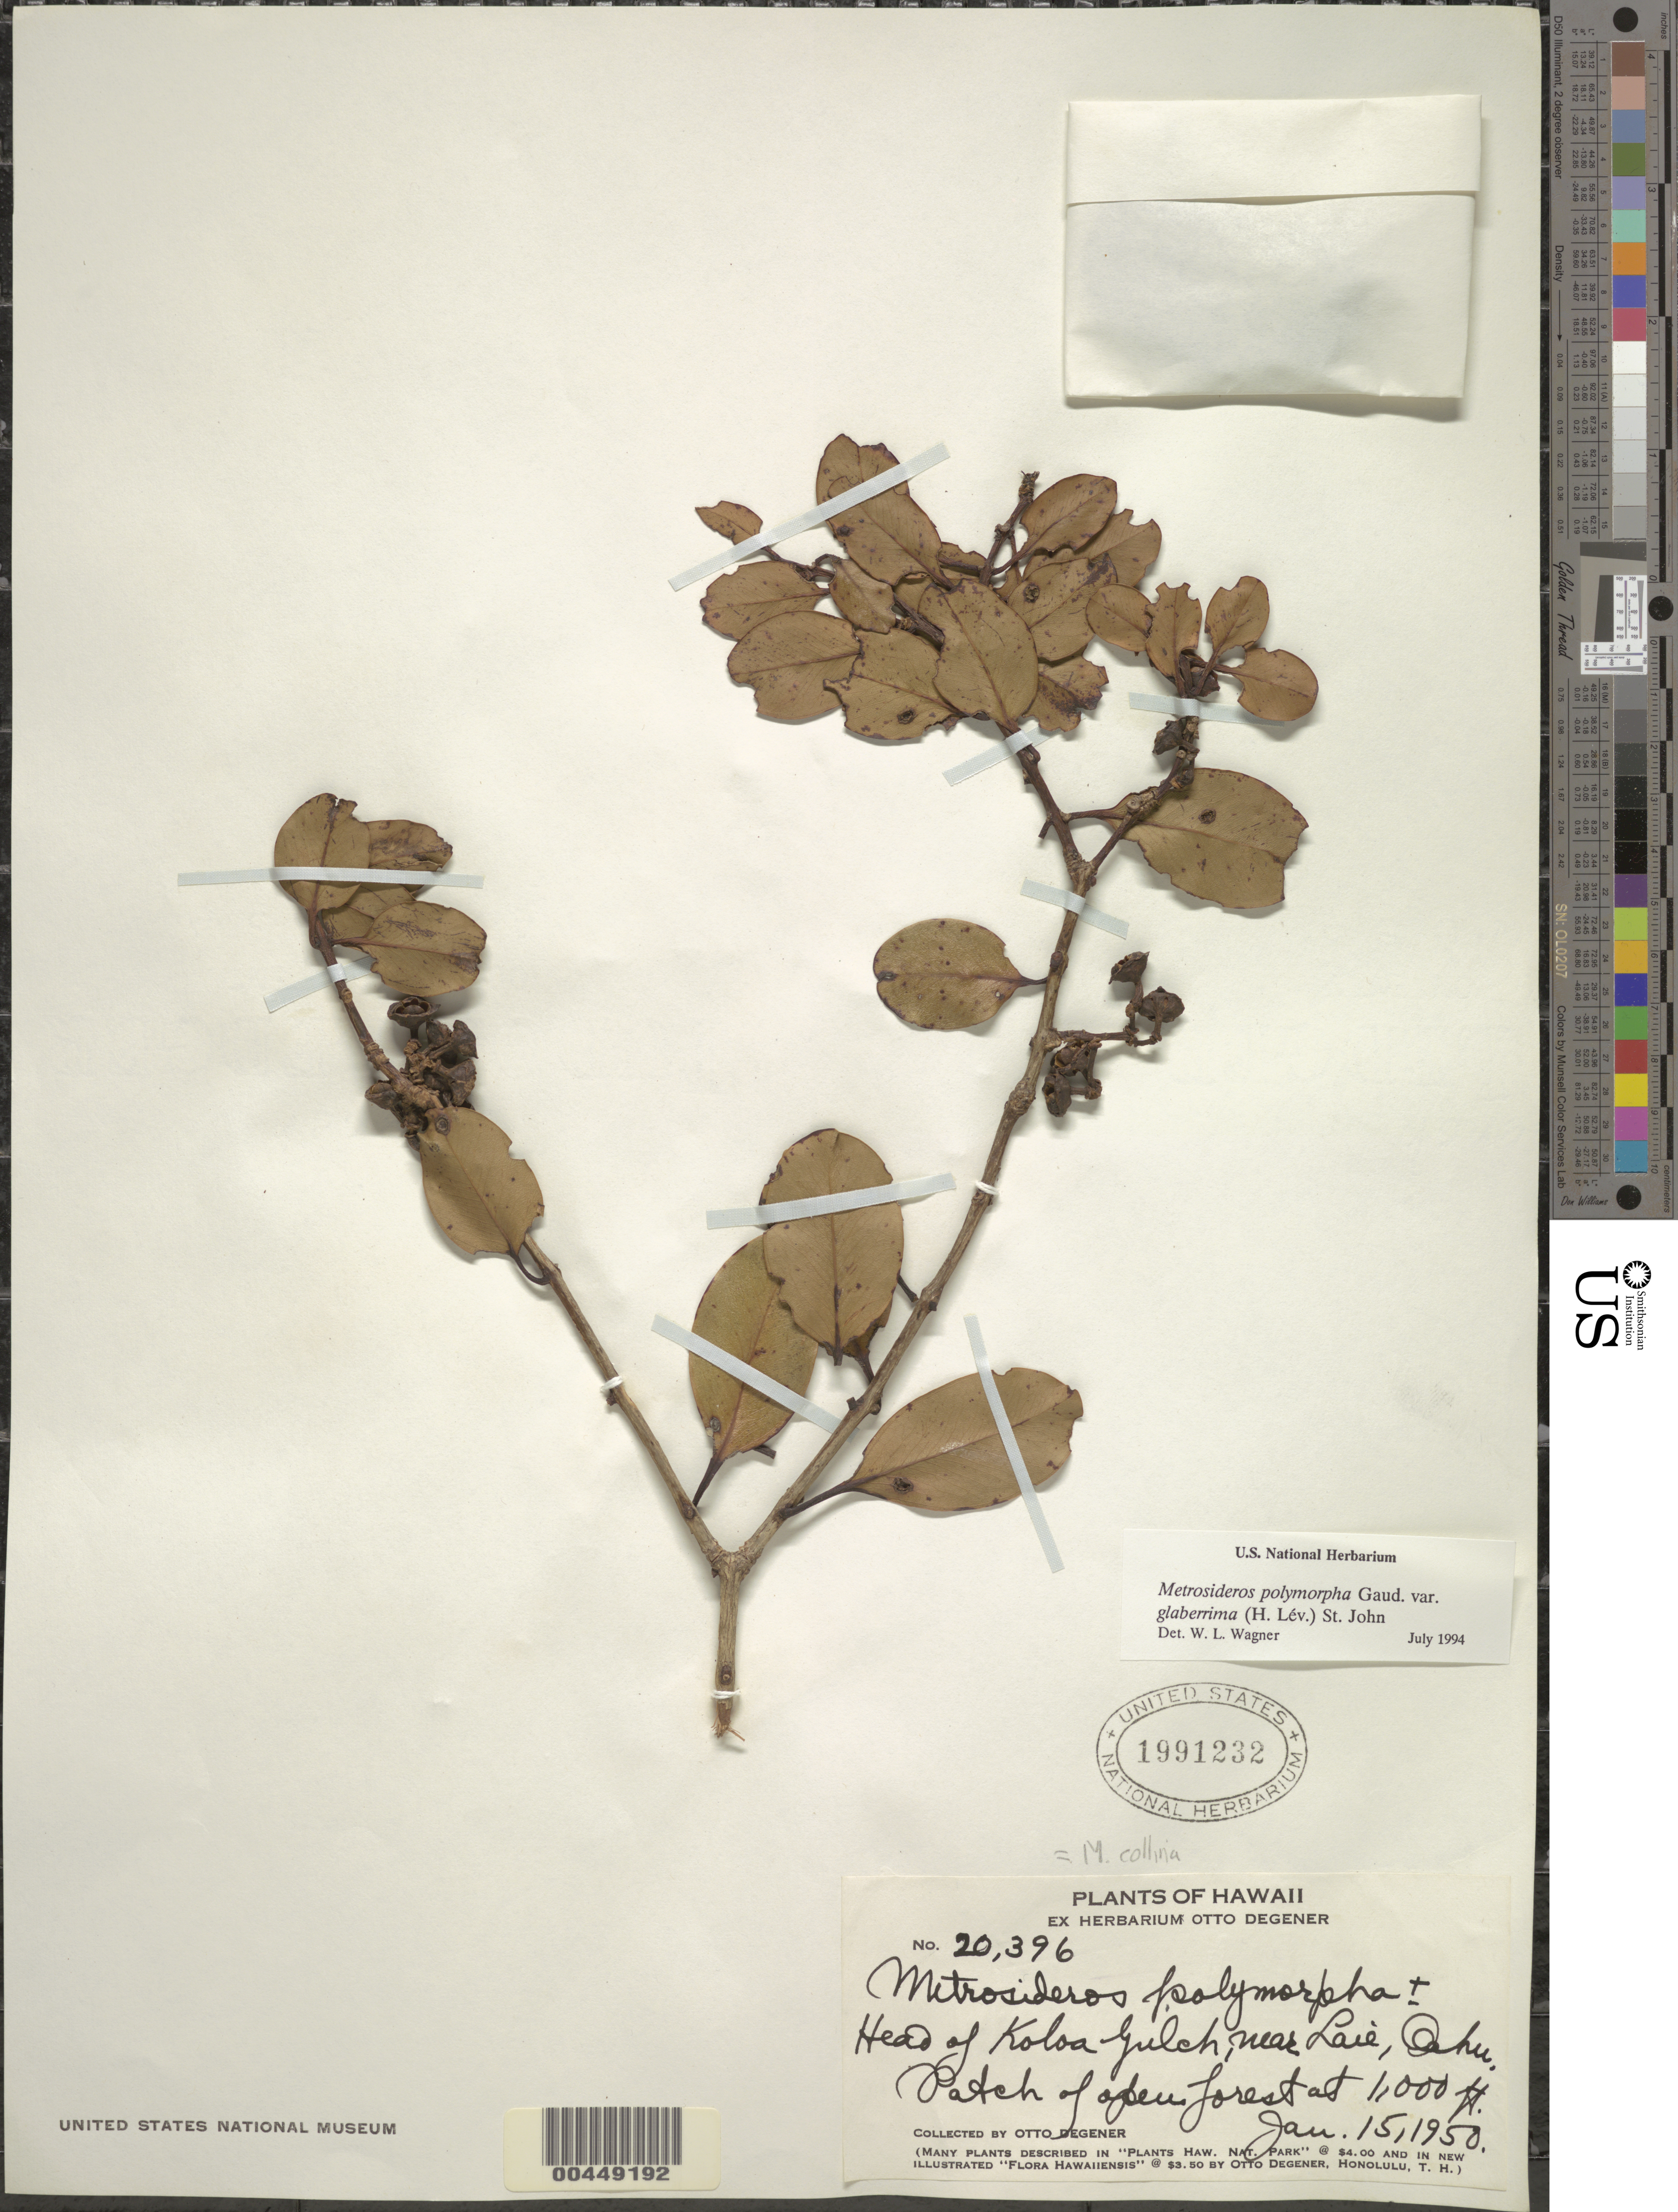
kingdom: Plantae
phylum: Tracheophyta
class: Magnoliopsida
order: Myrtales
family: Myrtaceae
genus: Metrosideros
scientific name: Metrosideros polymorpha var. glaberrima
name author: (H. Lév.) H. St. John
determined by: Wagner, W. L., (BOT), Smithsonian Institution - National Museum of Natural History (UNITED STATES)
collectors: O. Degener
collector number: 20396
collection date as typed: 15 Jan 1950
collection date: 1950-01-15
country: United States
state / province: Hawaii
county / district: Honolulu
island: Oahu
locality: Head of Koloa Gulch, near Laie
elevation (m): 305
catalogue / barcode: US 1991232